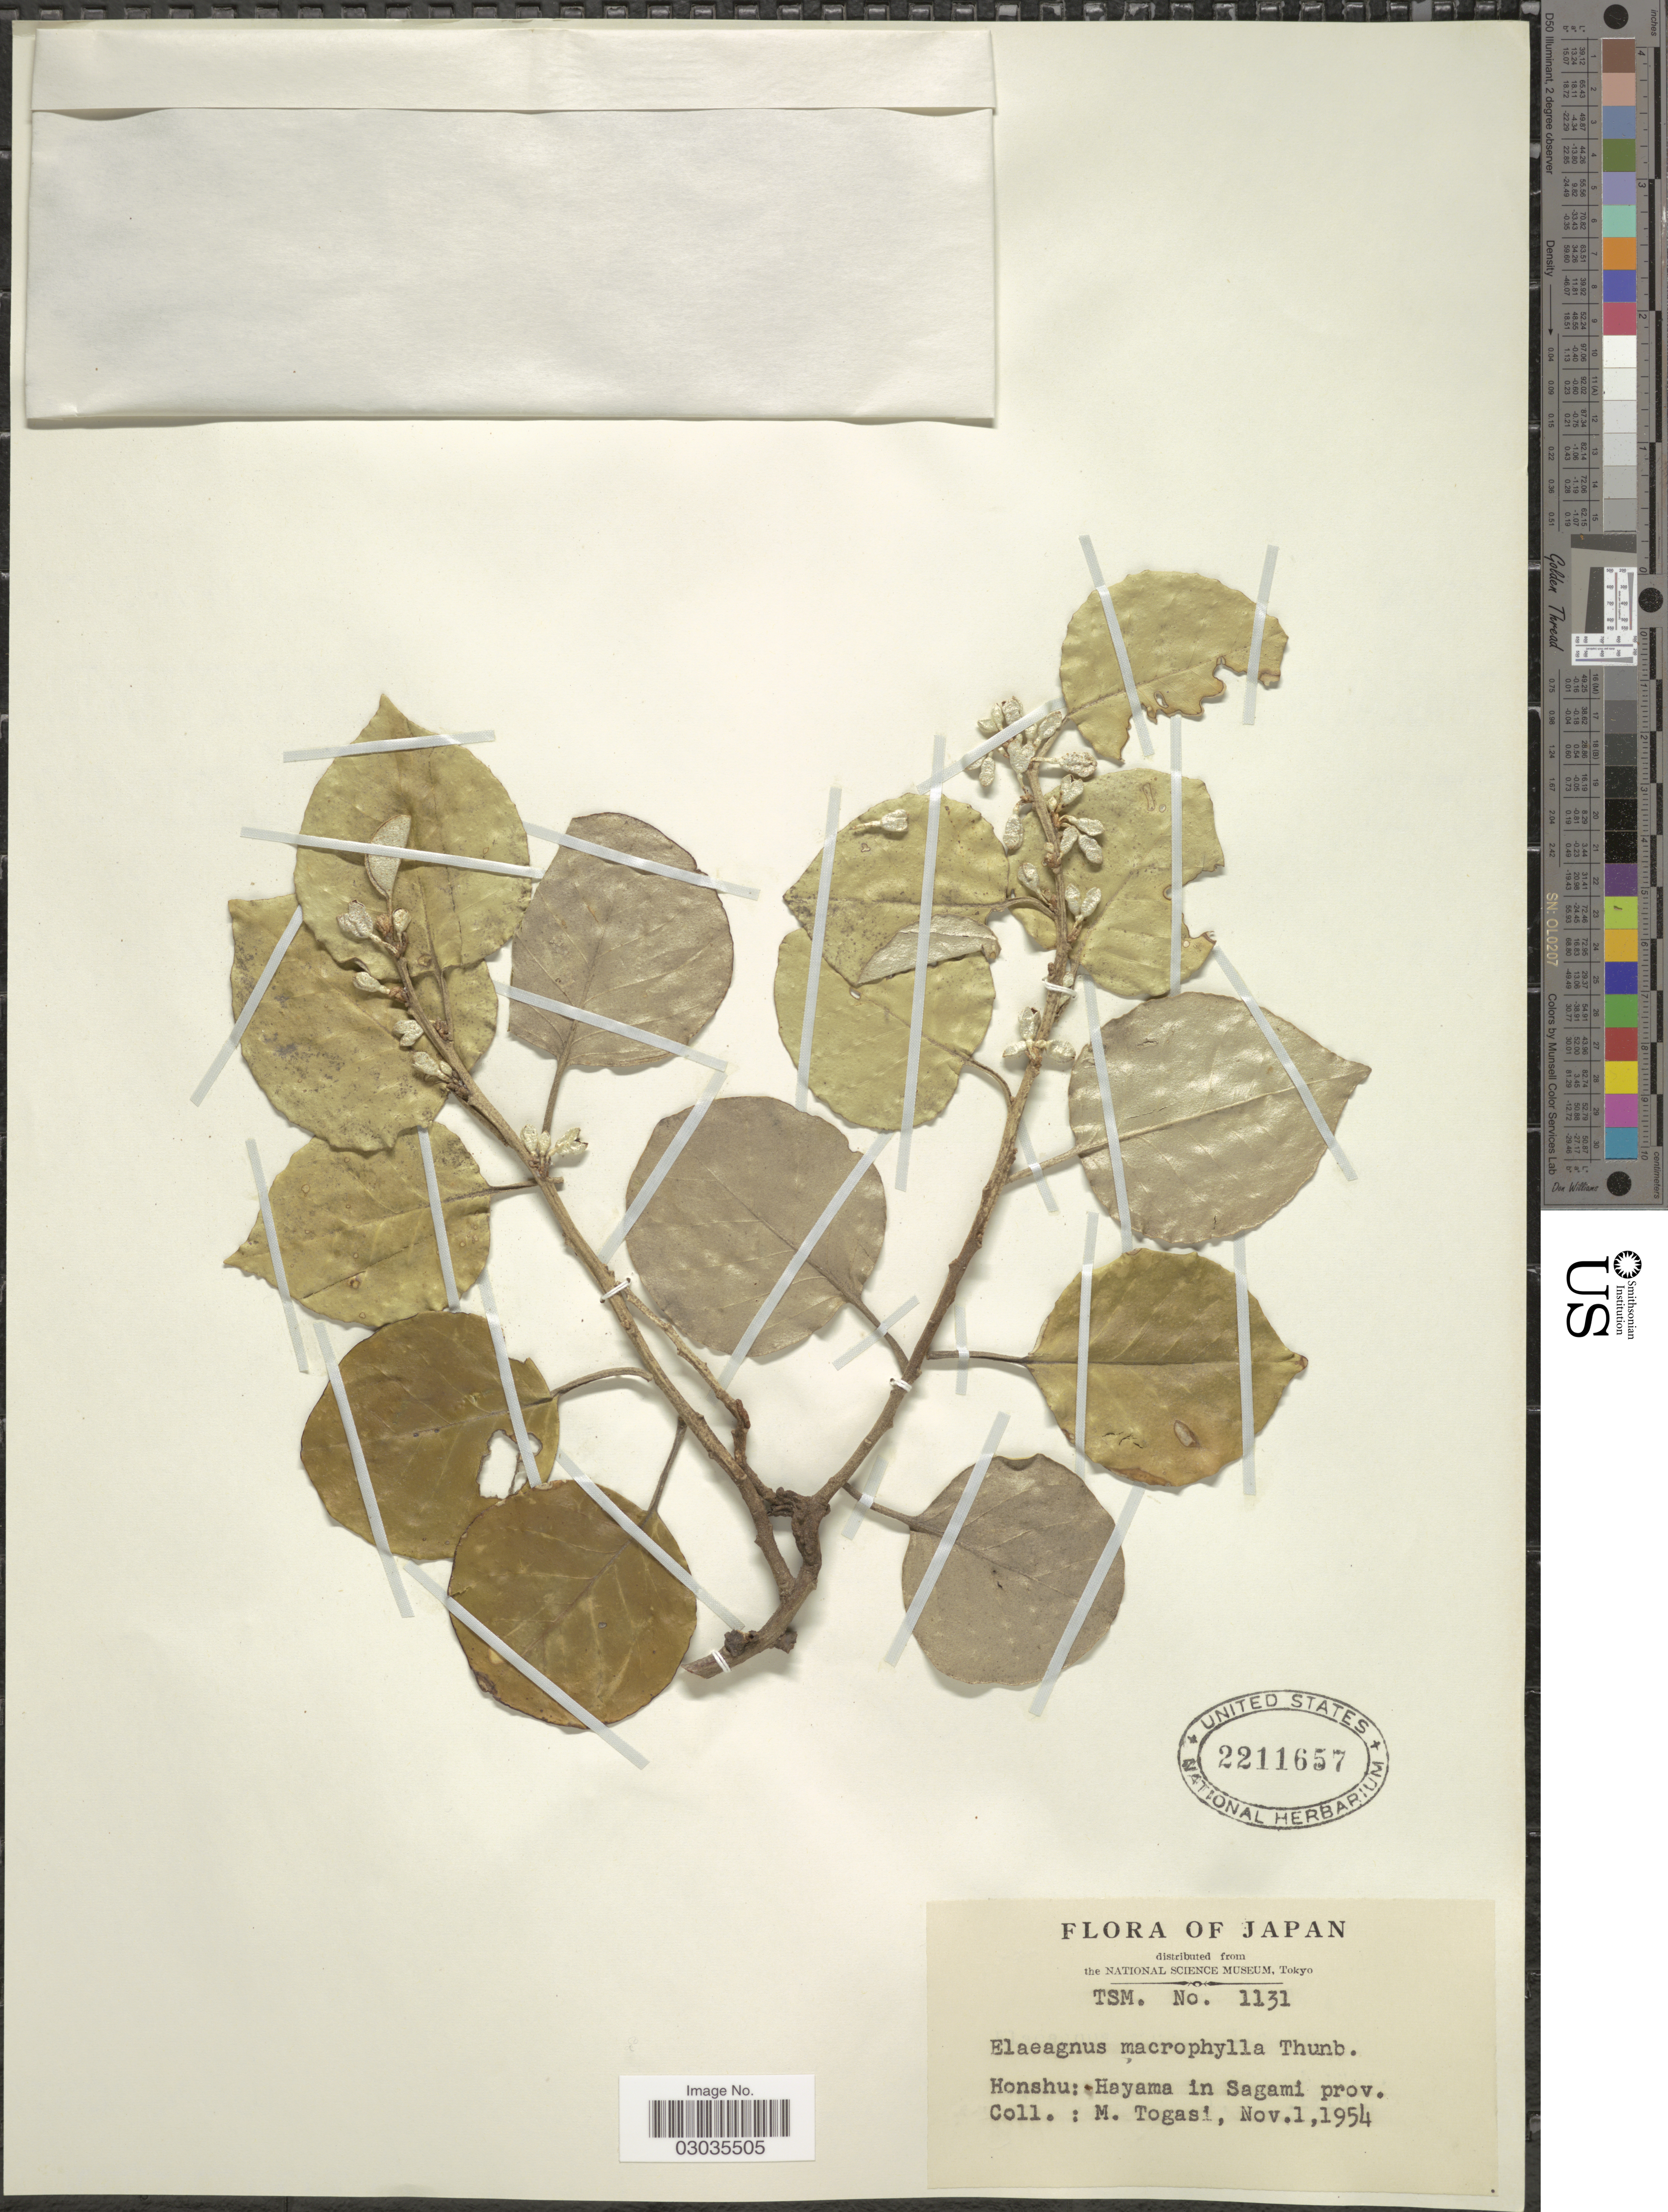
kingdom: Plantae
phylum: Tracheophyta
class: Magnoliopsida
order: Rosales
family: Elaeagnaceae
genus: Elaeagnus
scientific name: Elaeagnus macrophylla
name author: Thunb.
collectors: M. Togasi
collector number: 1131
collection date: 1954-11-01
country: Japan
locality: Honshu: Hayama in Sagami prov.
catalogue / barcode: US 2211657